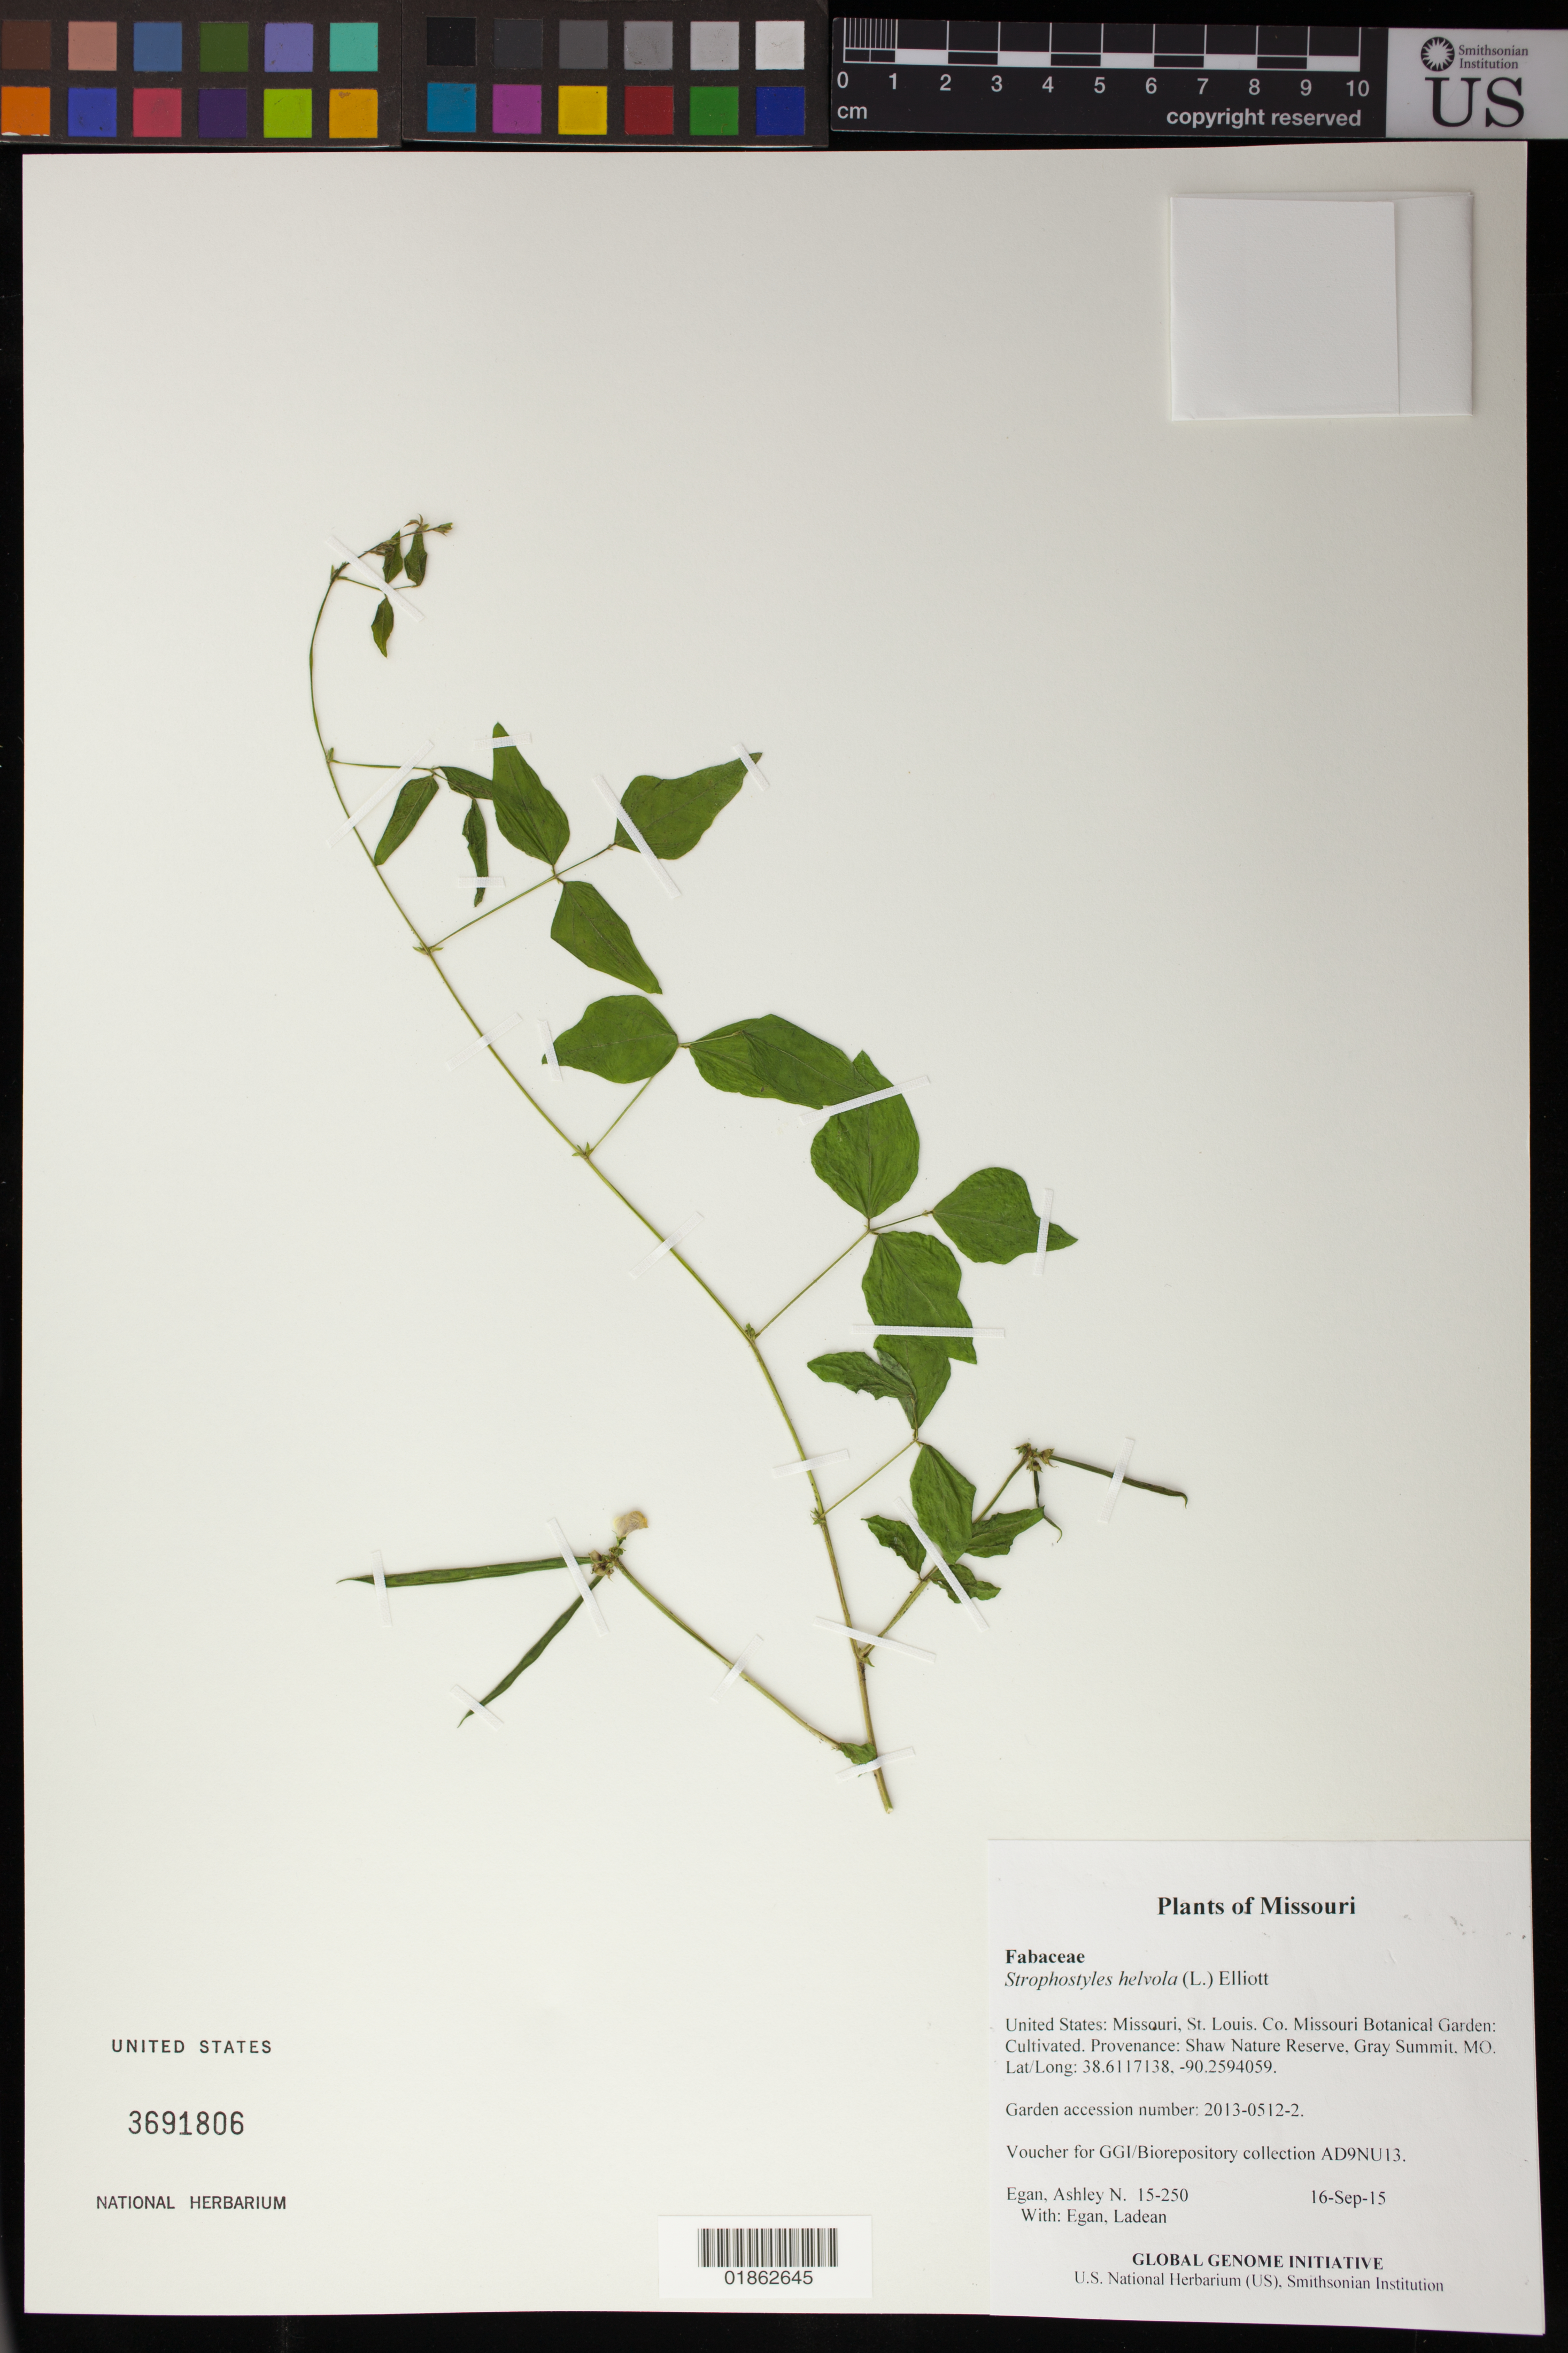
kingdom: Plantae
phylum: Tracheophyta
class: Magnoliopsida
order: Fabales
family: Fabaceae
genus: Strophostyles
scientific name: Strophostyles helvola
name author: (L.) Elliott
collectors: A. N. Egan & L. Egan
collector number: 15-250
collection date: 2015-09-16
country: United States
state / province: Missouri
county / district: St. Louis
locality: Missouri Botanical Garden: Cultivated. Provenance: Shaw Nature Reserve, Gray Summit, MO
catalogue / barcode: US 3691806